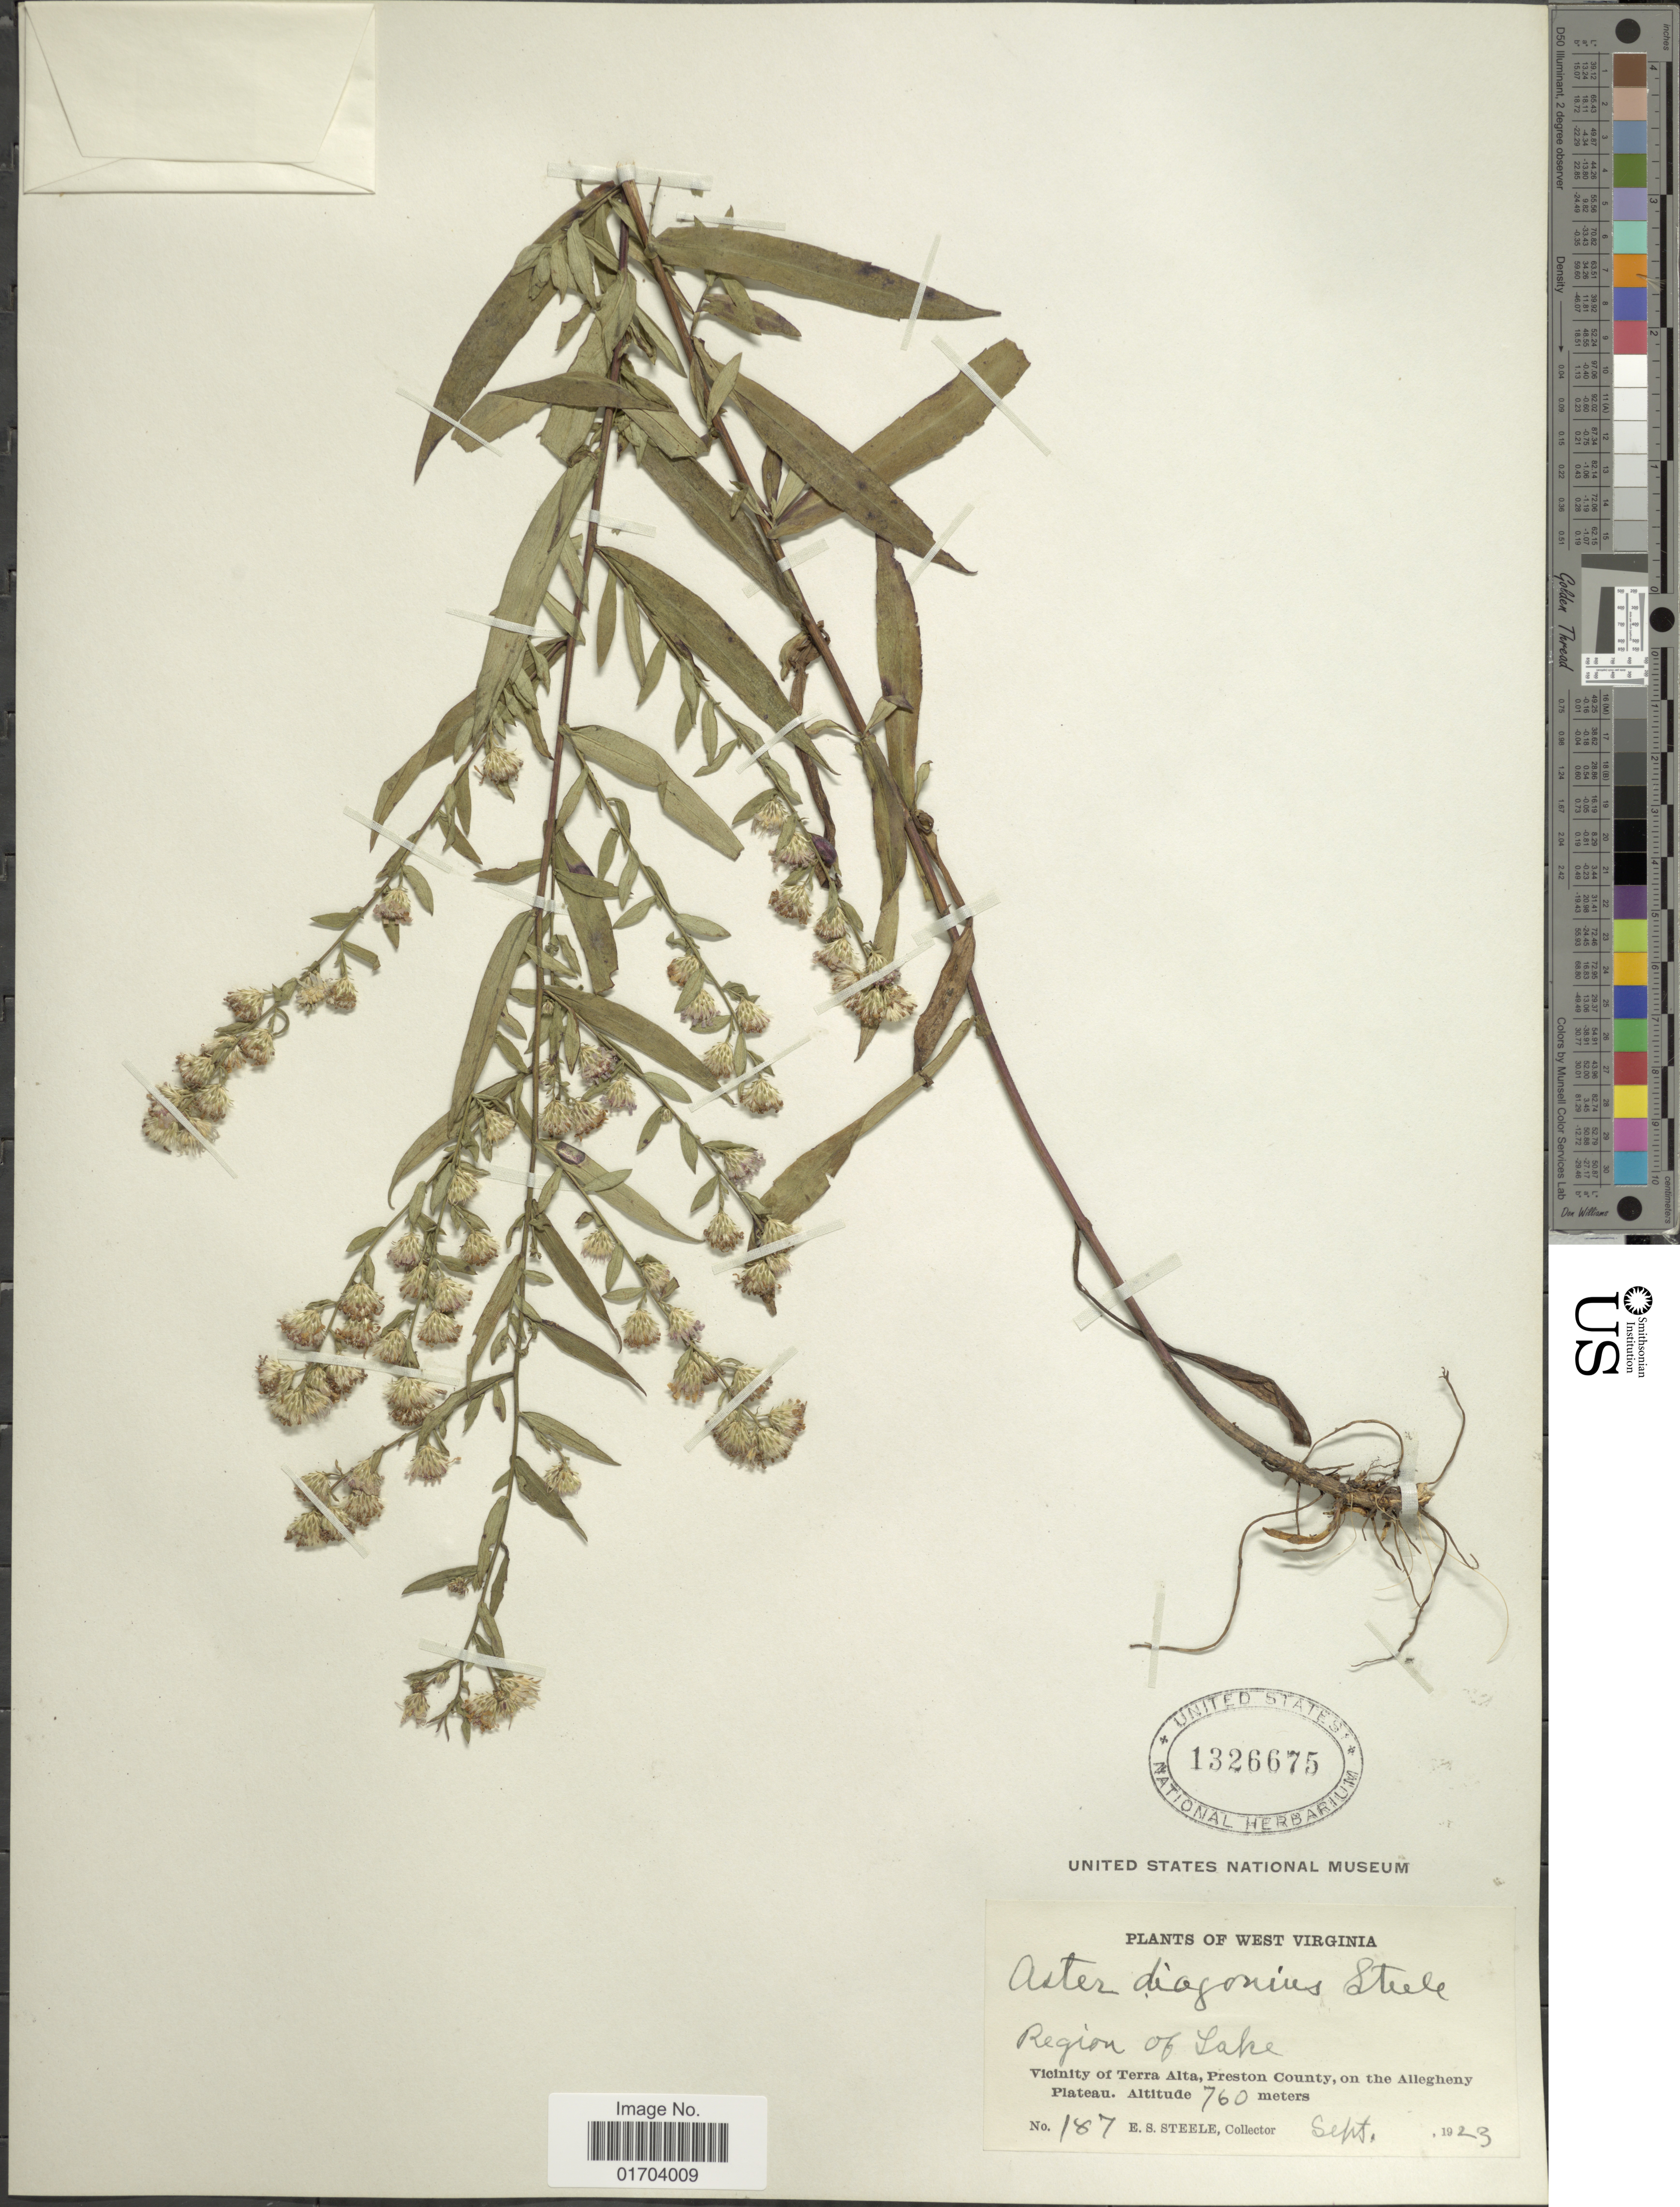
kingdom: Plantae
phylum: Tracheophyta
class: Magnoliopsida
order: Asterales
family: Asteraceae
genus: Aster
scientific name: Aster diagonius E.S. Steele sp. nov. ined.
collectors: E. Steele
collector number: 187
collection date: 1923-09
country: United States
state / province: West Virginia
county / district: Preston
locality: Region of Lake, Vicinity of Terra Alta, Preston County, on the Allegheny Plateau.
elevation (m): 760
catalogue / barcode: US 1326675